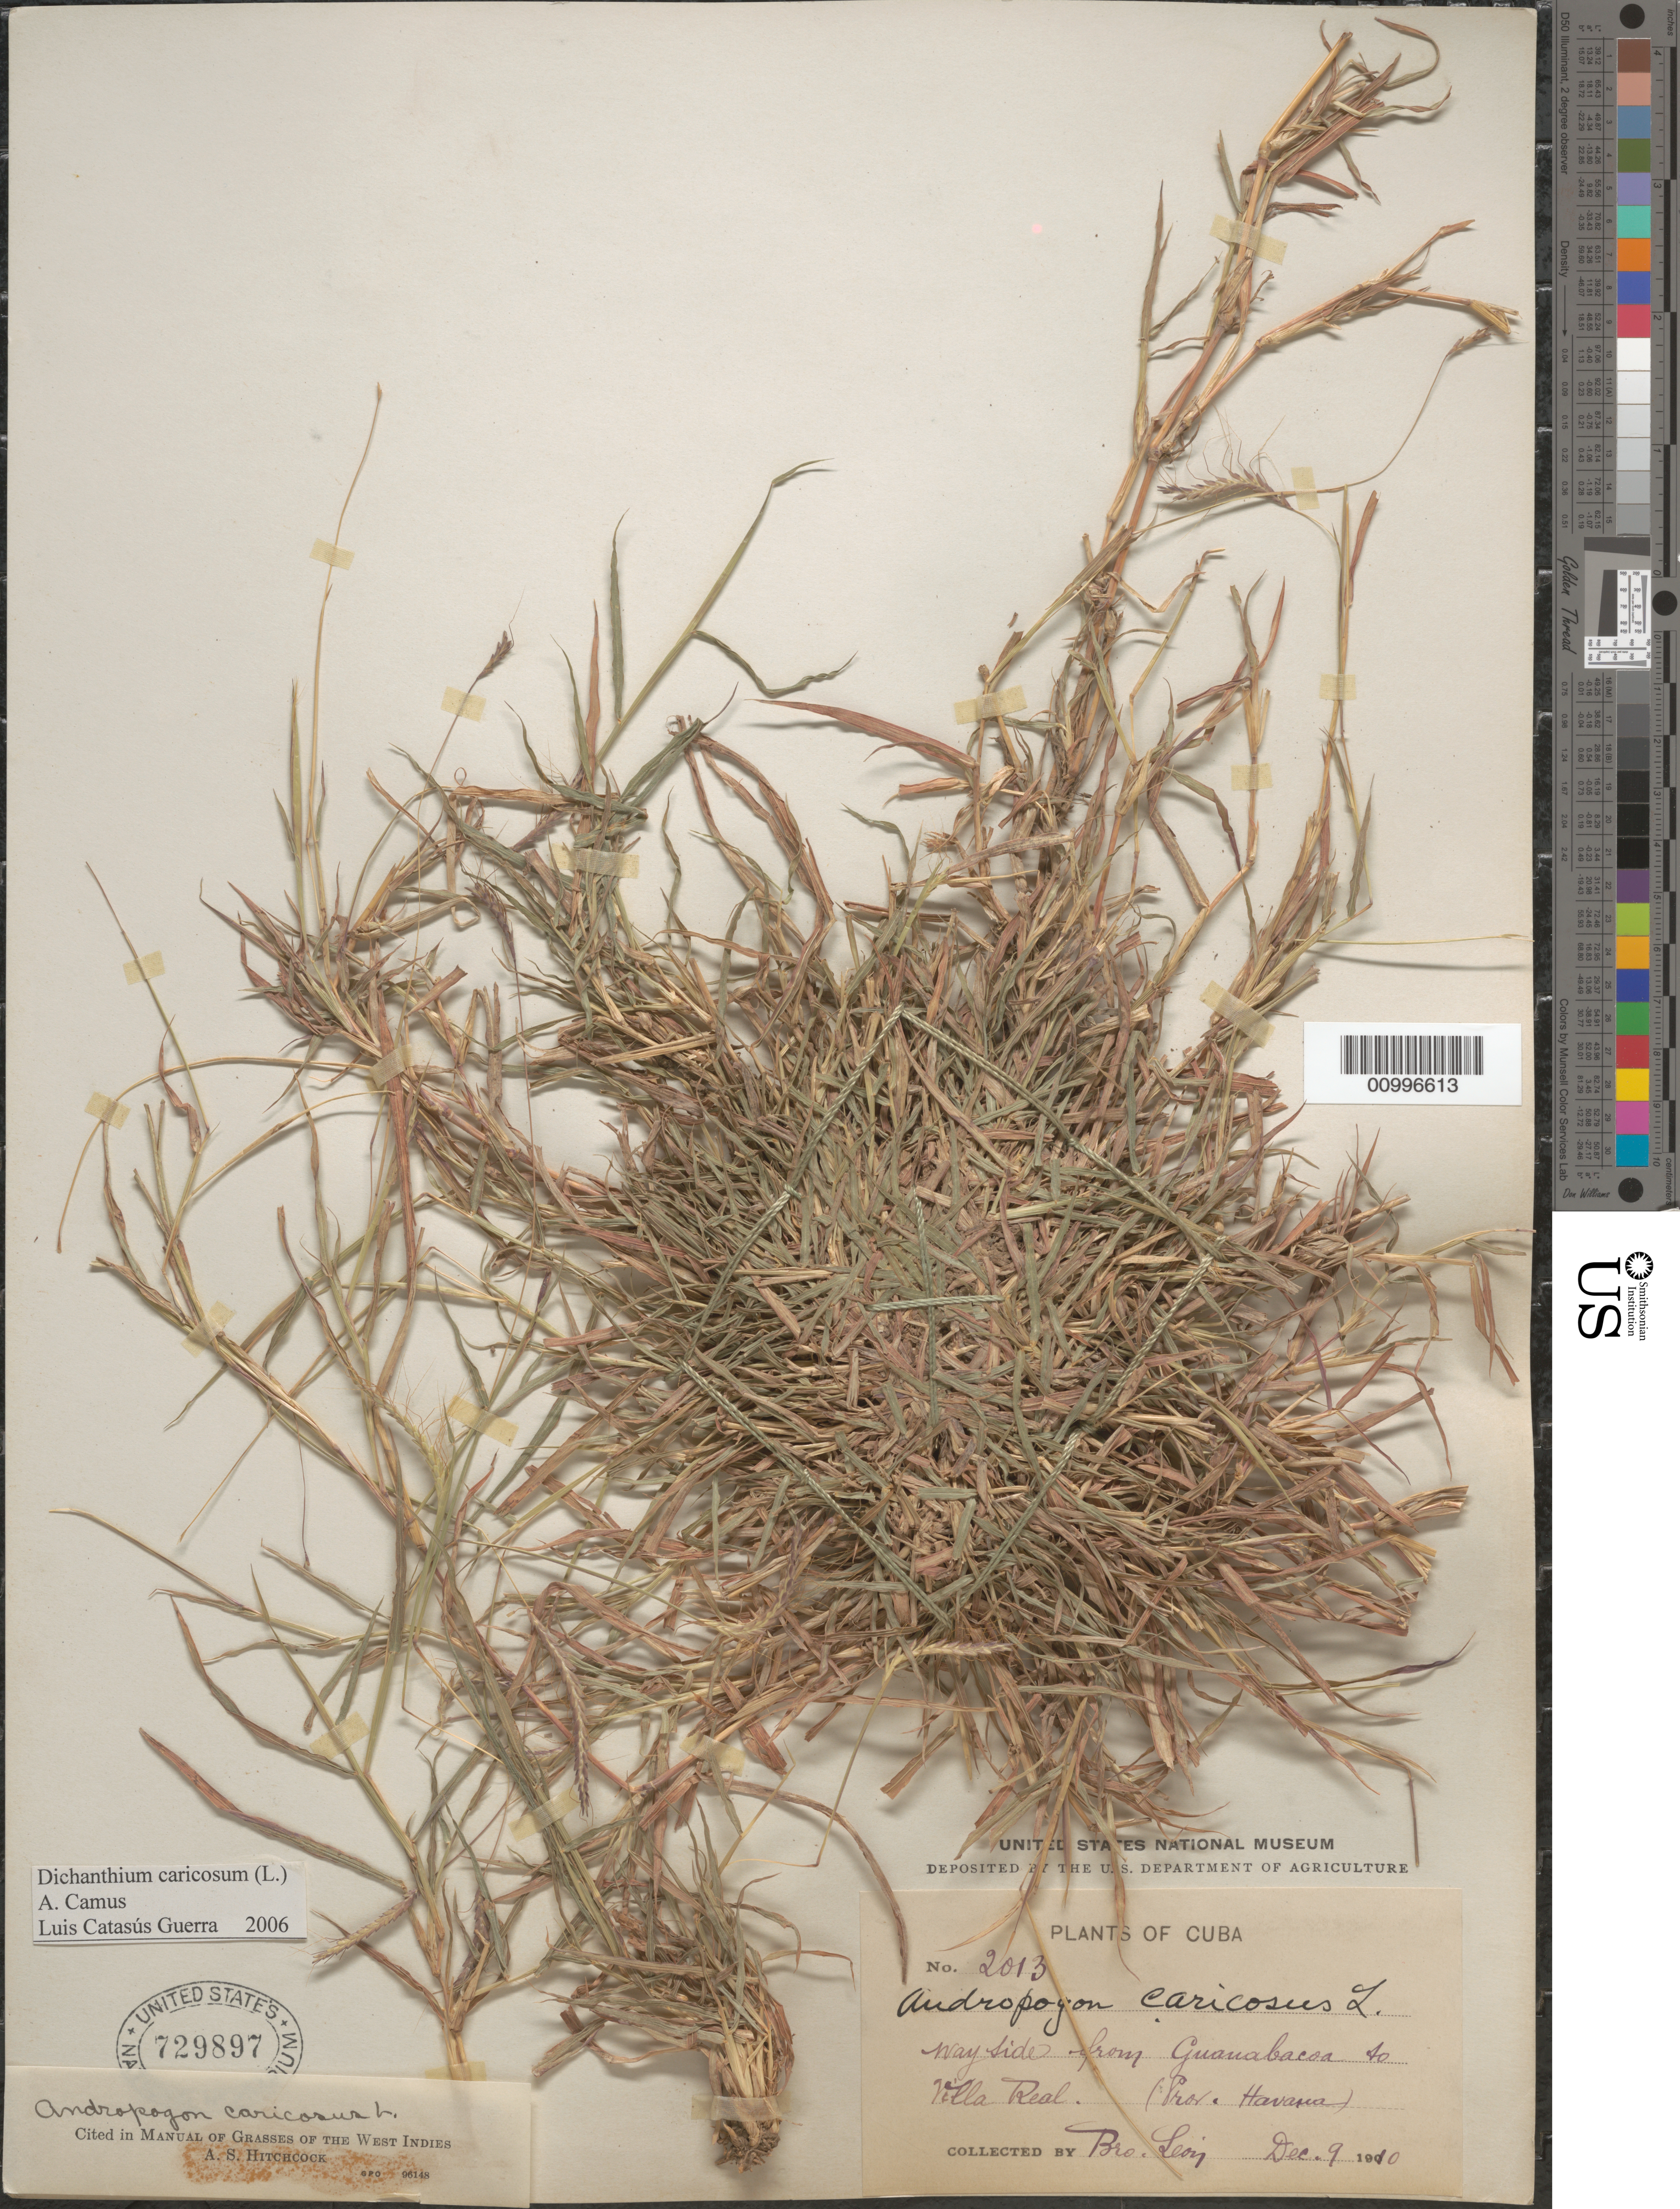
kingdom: Plantae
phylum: Tracheophyta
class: Liliopsida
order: Poales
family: Poaceae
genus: Dichanthium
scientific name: Dichanthium caricosum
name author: (L.) A. Camus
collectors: Bro. León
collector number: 2013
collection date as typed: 09 Dec 1910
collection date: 1910-12-09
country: Cuba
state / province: La Habana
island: Cuba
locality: Villa Real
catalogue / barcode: US 729897